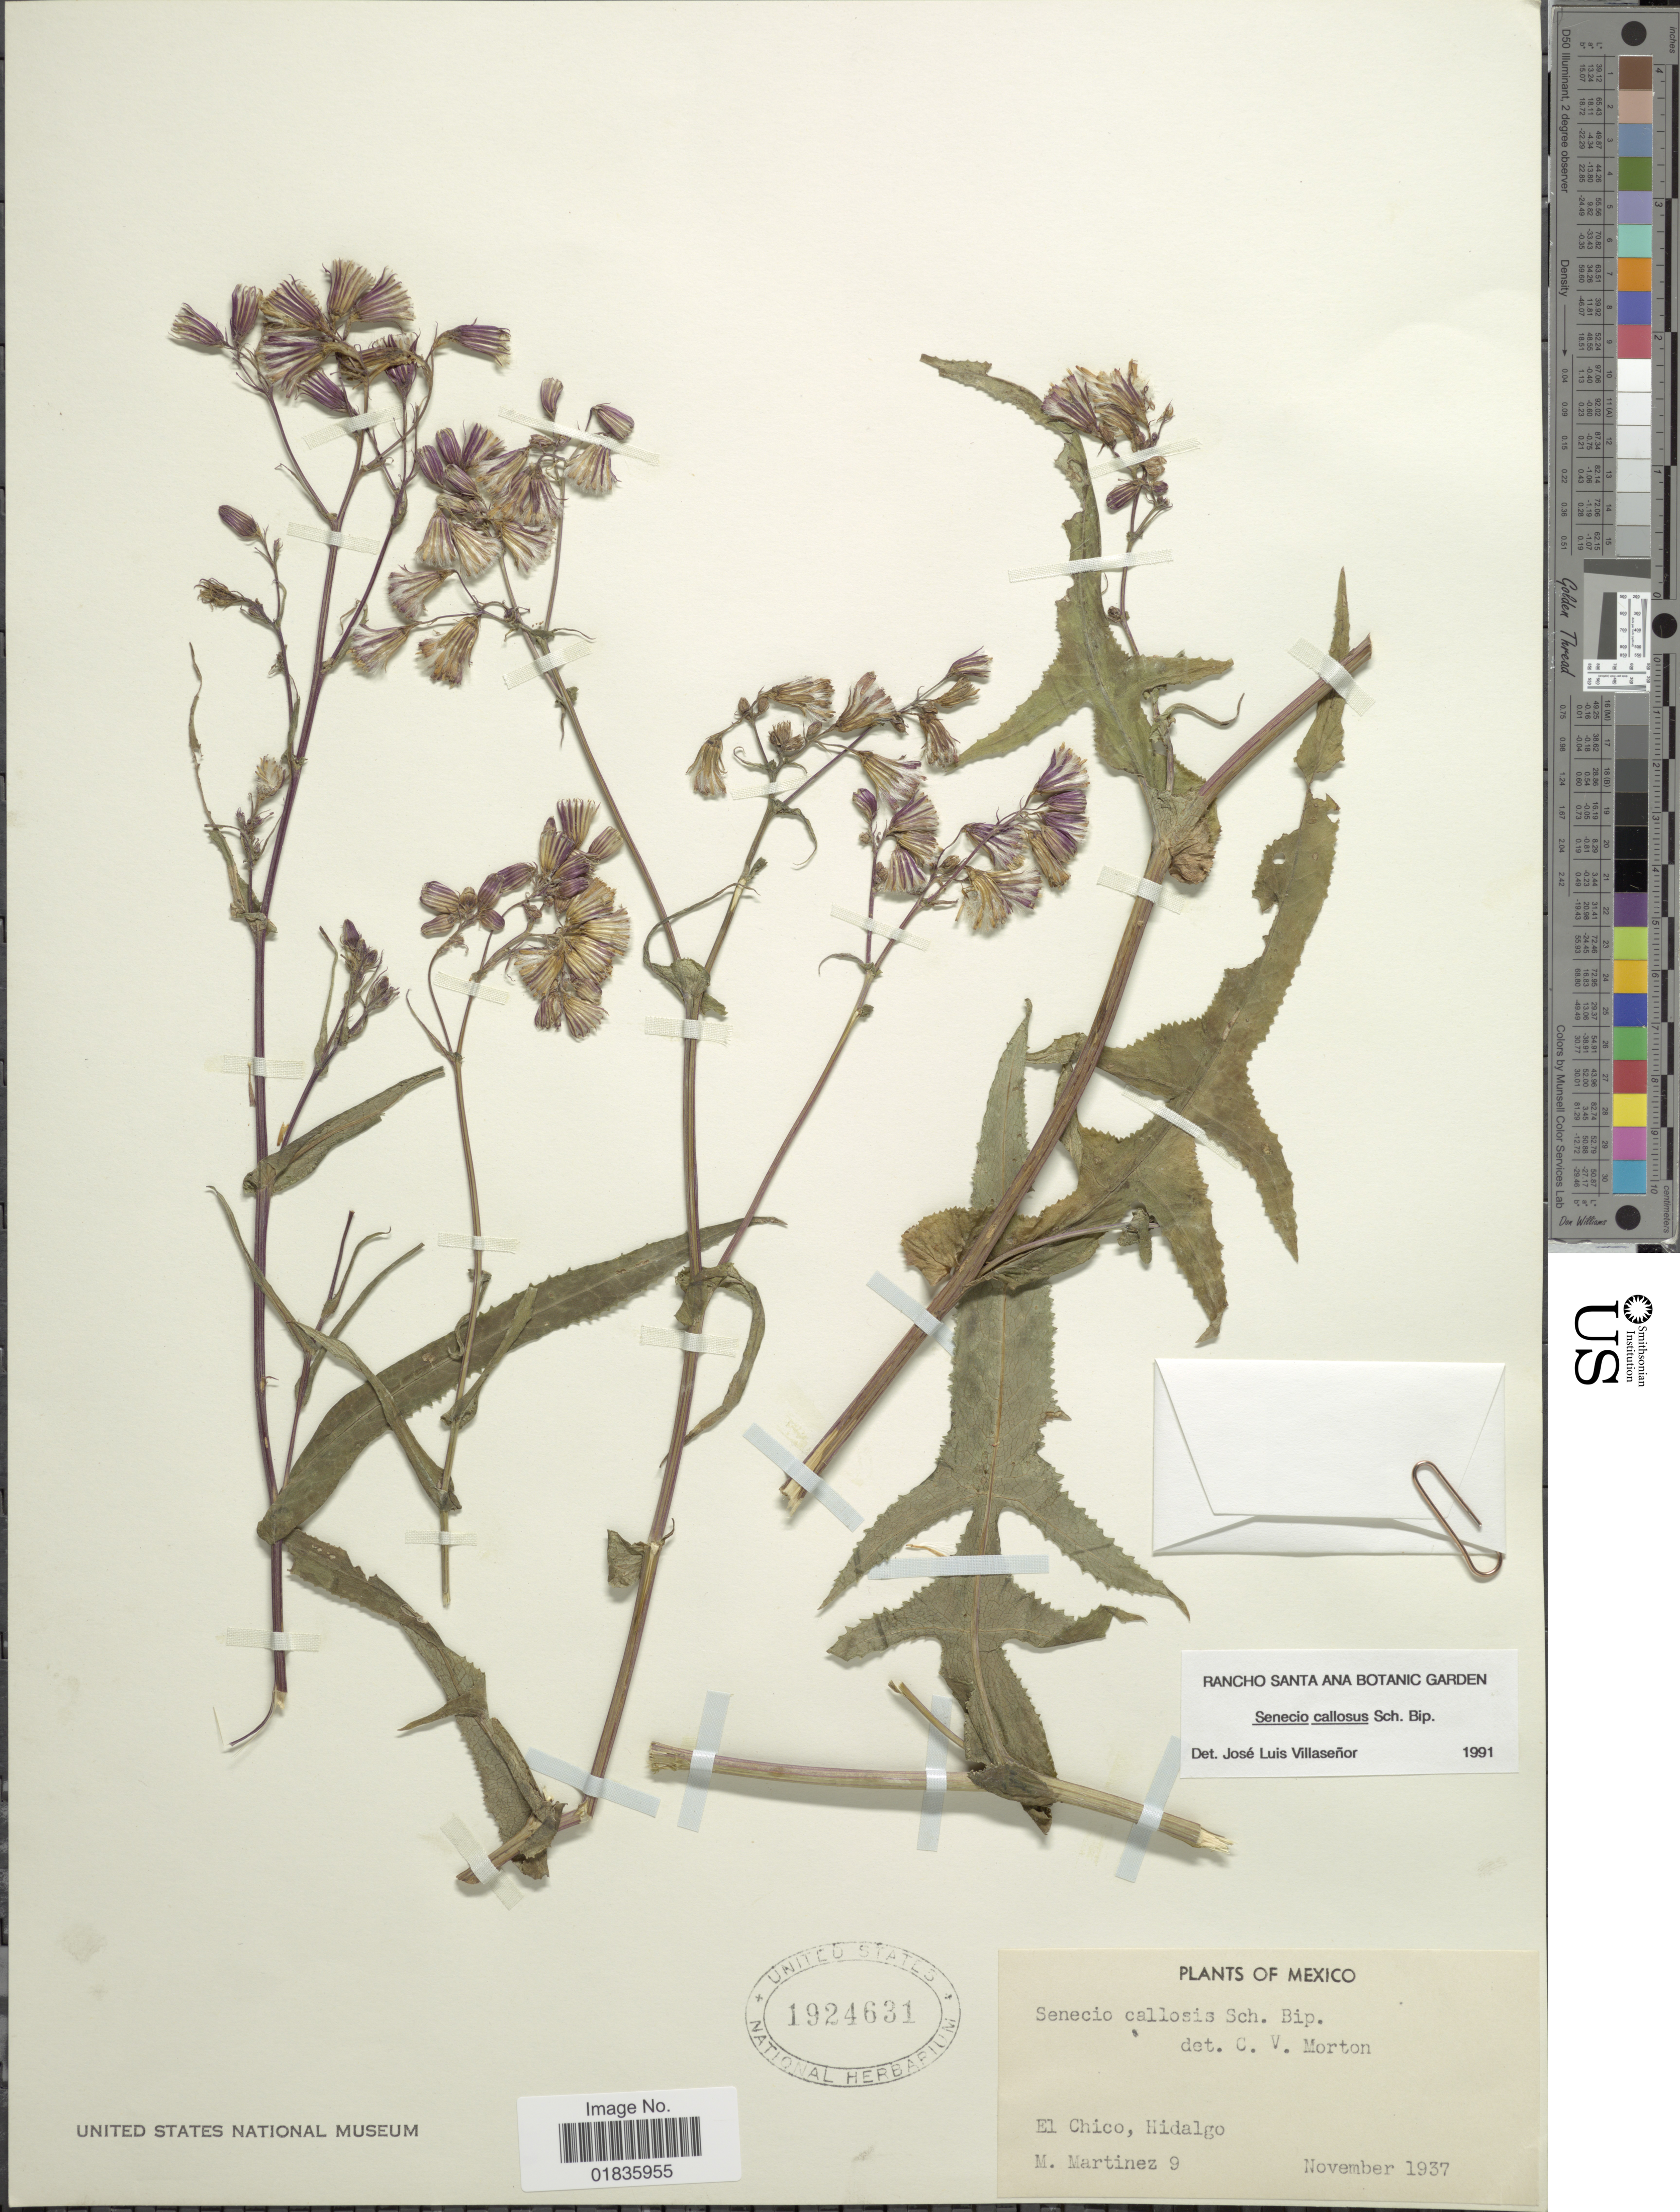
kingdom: Plantae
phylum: Tracheophyta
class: Magnoliopsida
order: Asterales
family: Asteraceae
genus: Senecio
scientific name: Senecio callosus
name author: Sch. Bip.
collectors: M. Martinez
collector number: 9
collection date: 1937-11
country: Mexico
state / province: Hidalgo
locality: El Chico.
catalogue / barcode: US 1924631